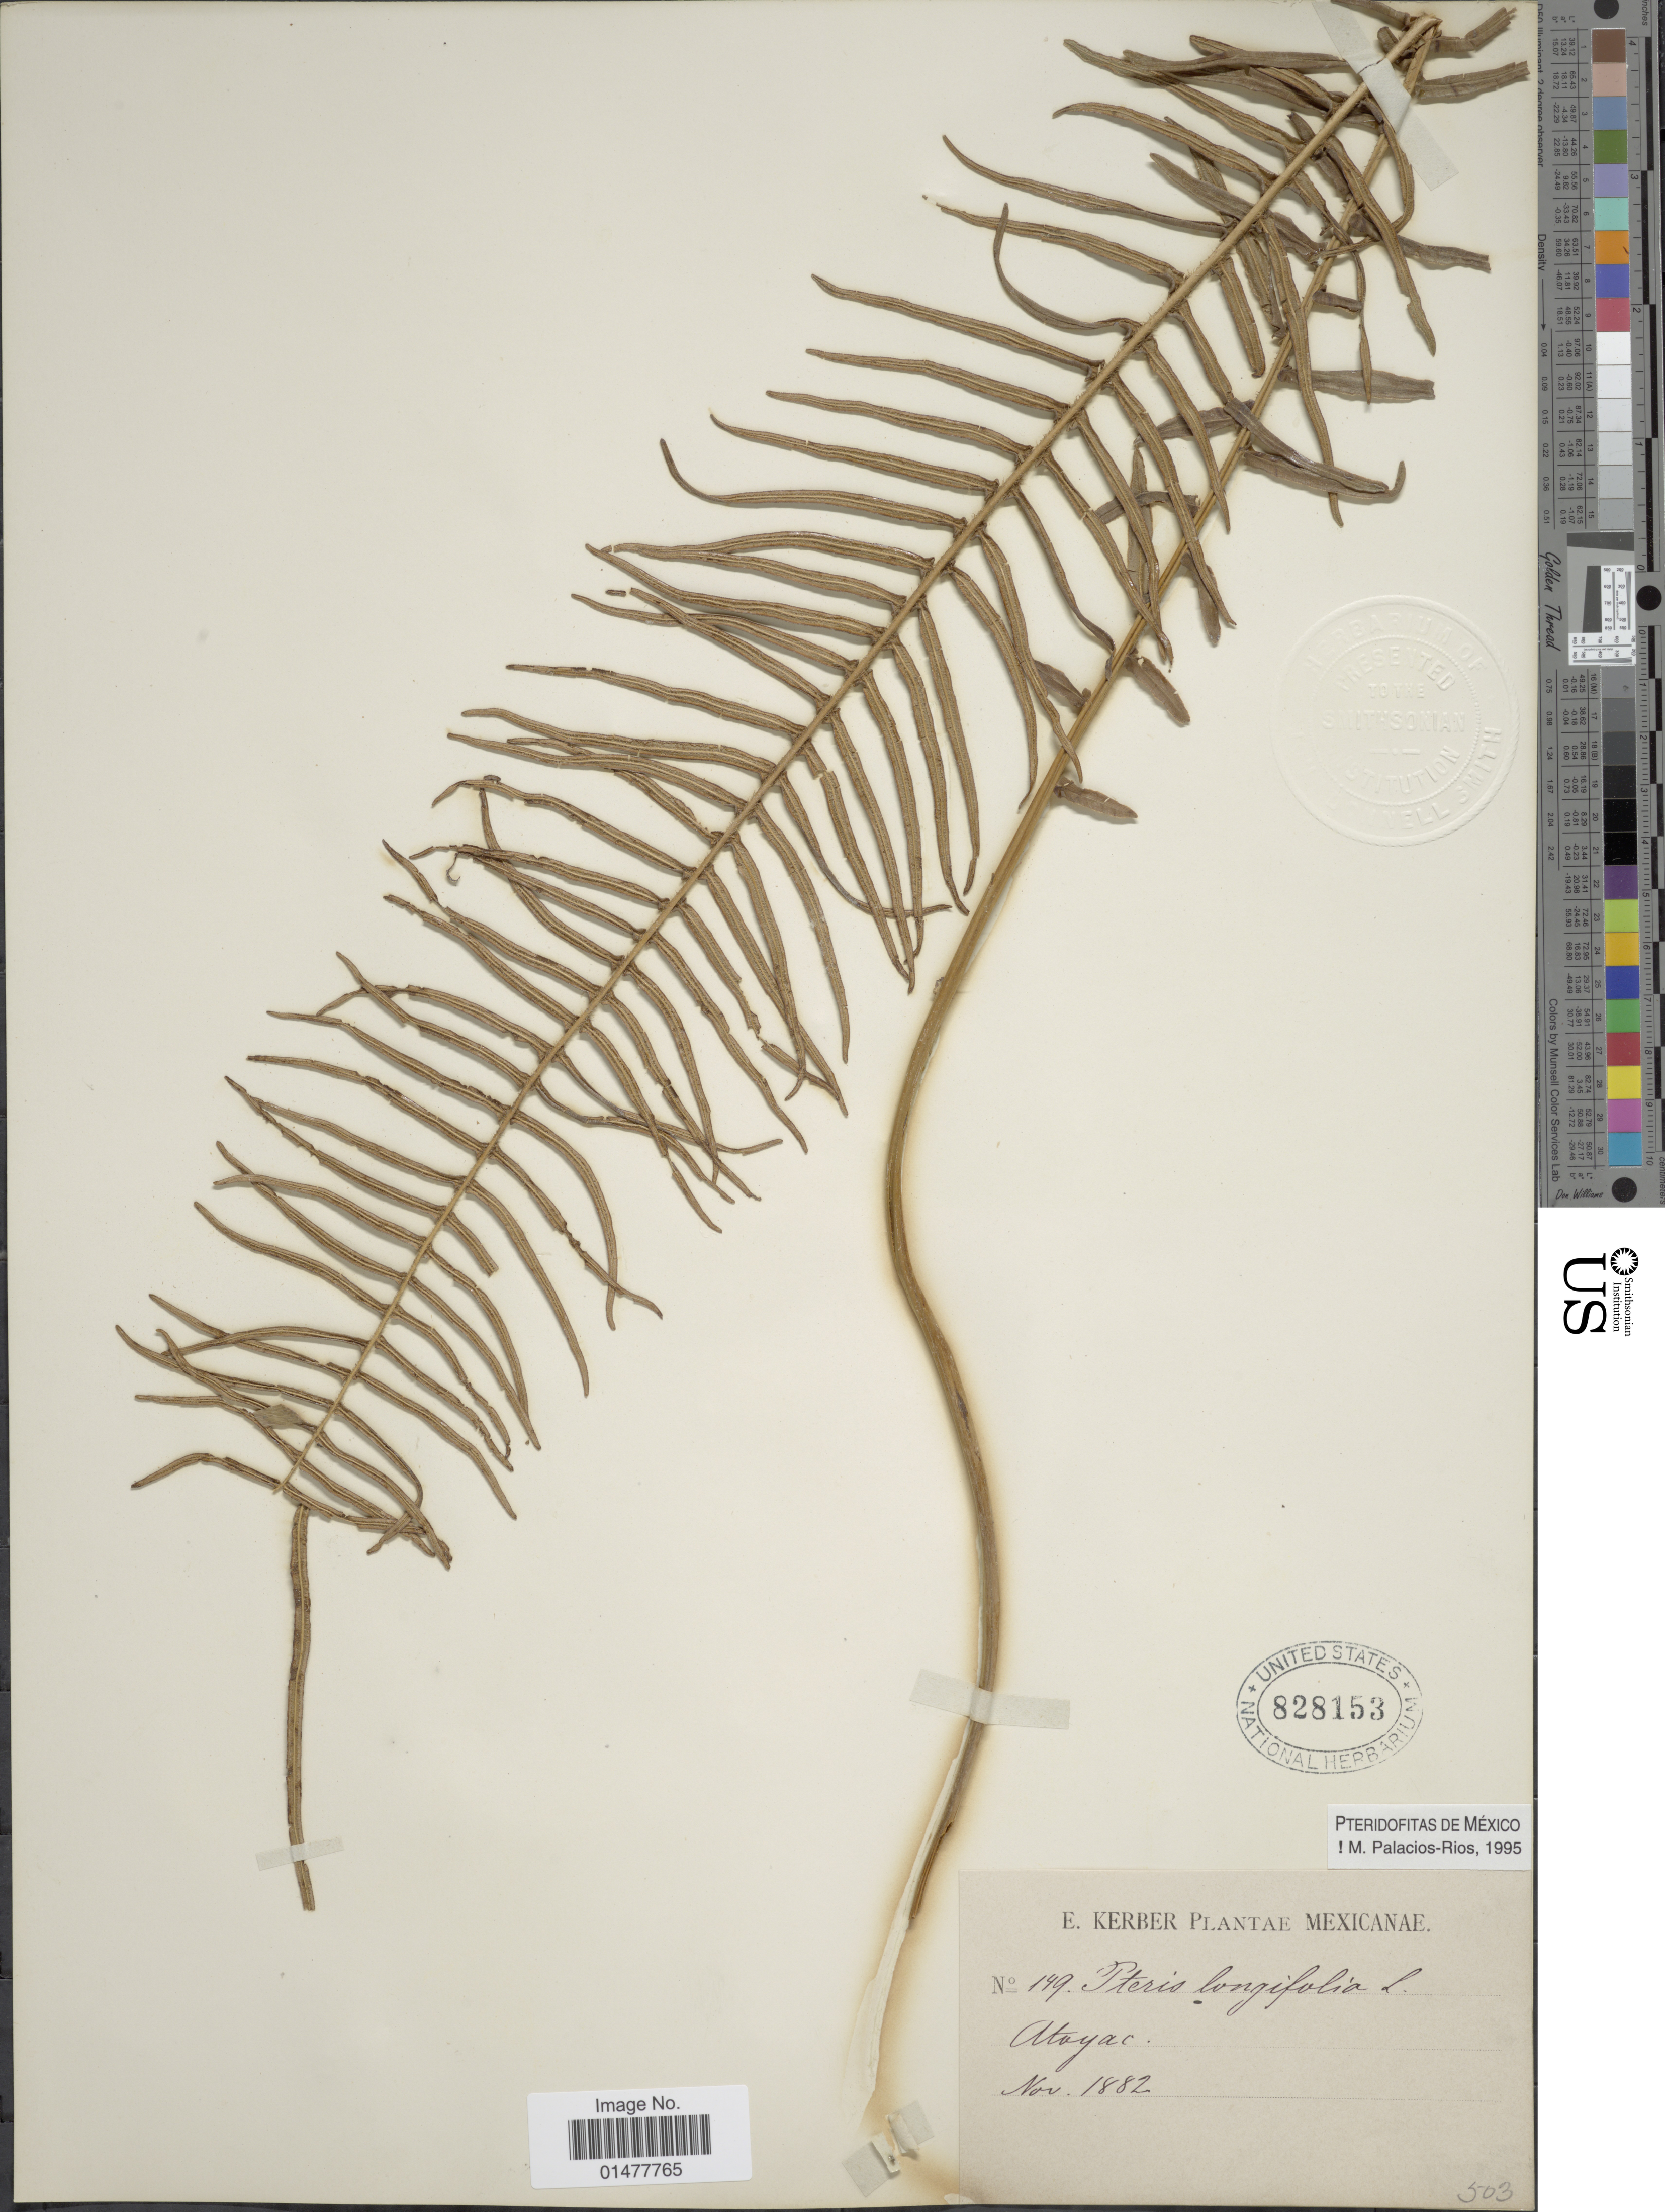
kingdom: Plantae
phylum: Tracheophyta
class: Polypodiopsida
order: Polypodiales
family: Pteridaceae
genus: Pteris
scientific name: Pteris longifolia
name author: L.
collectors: E. Kerber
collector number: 149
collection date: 1882-11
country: Mexico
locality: Atoyac.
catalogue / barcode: US 828153